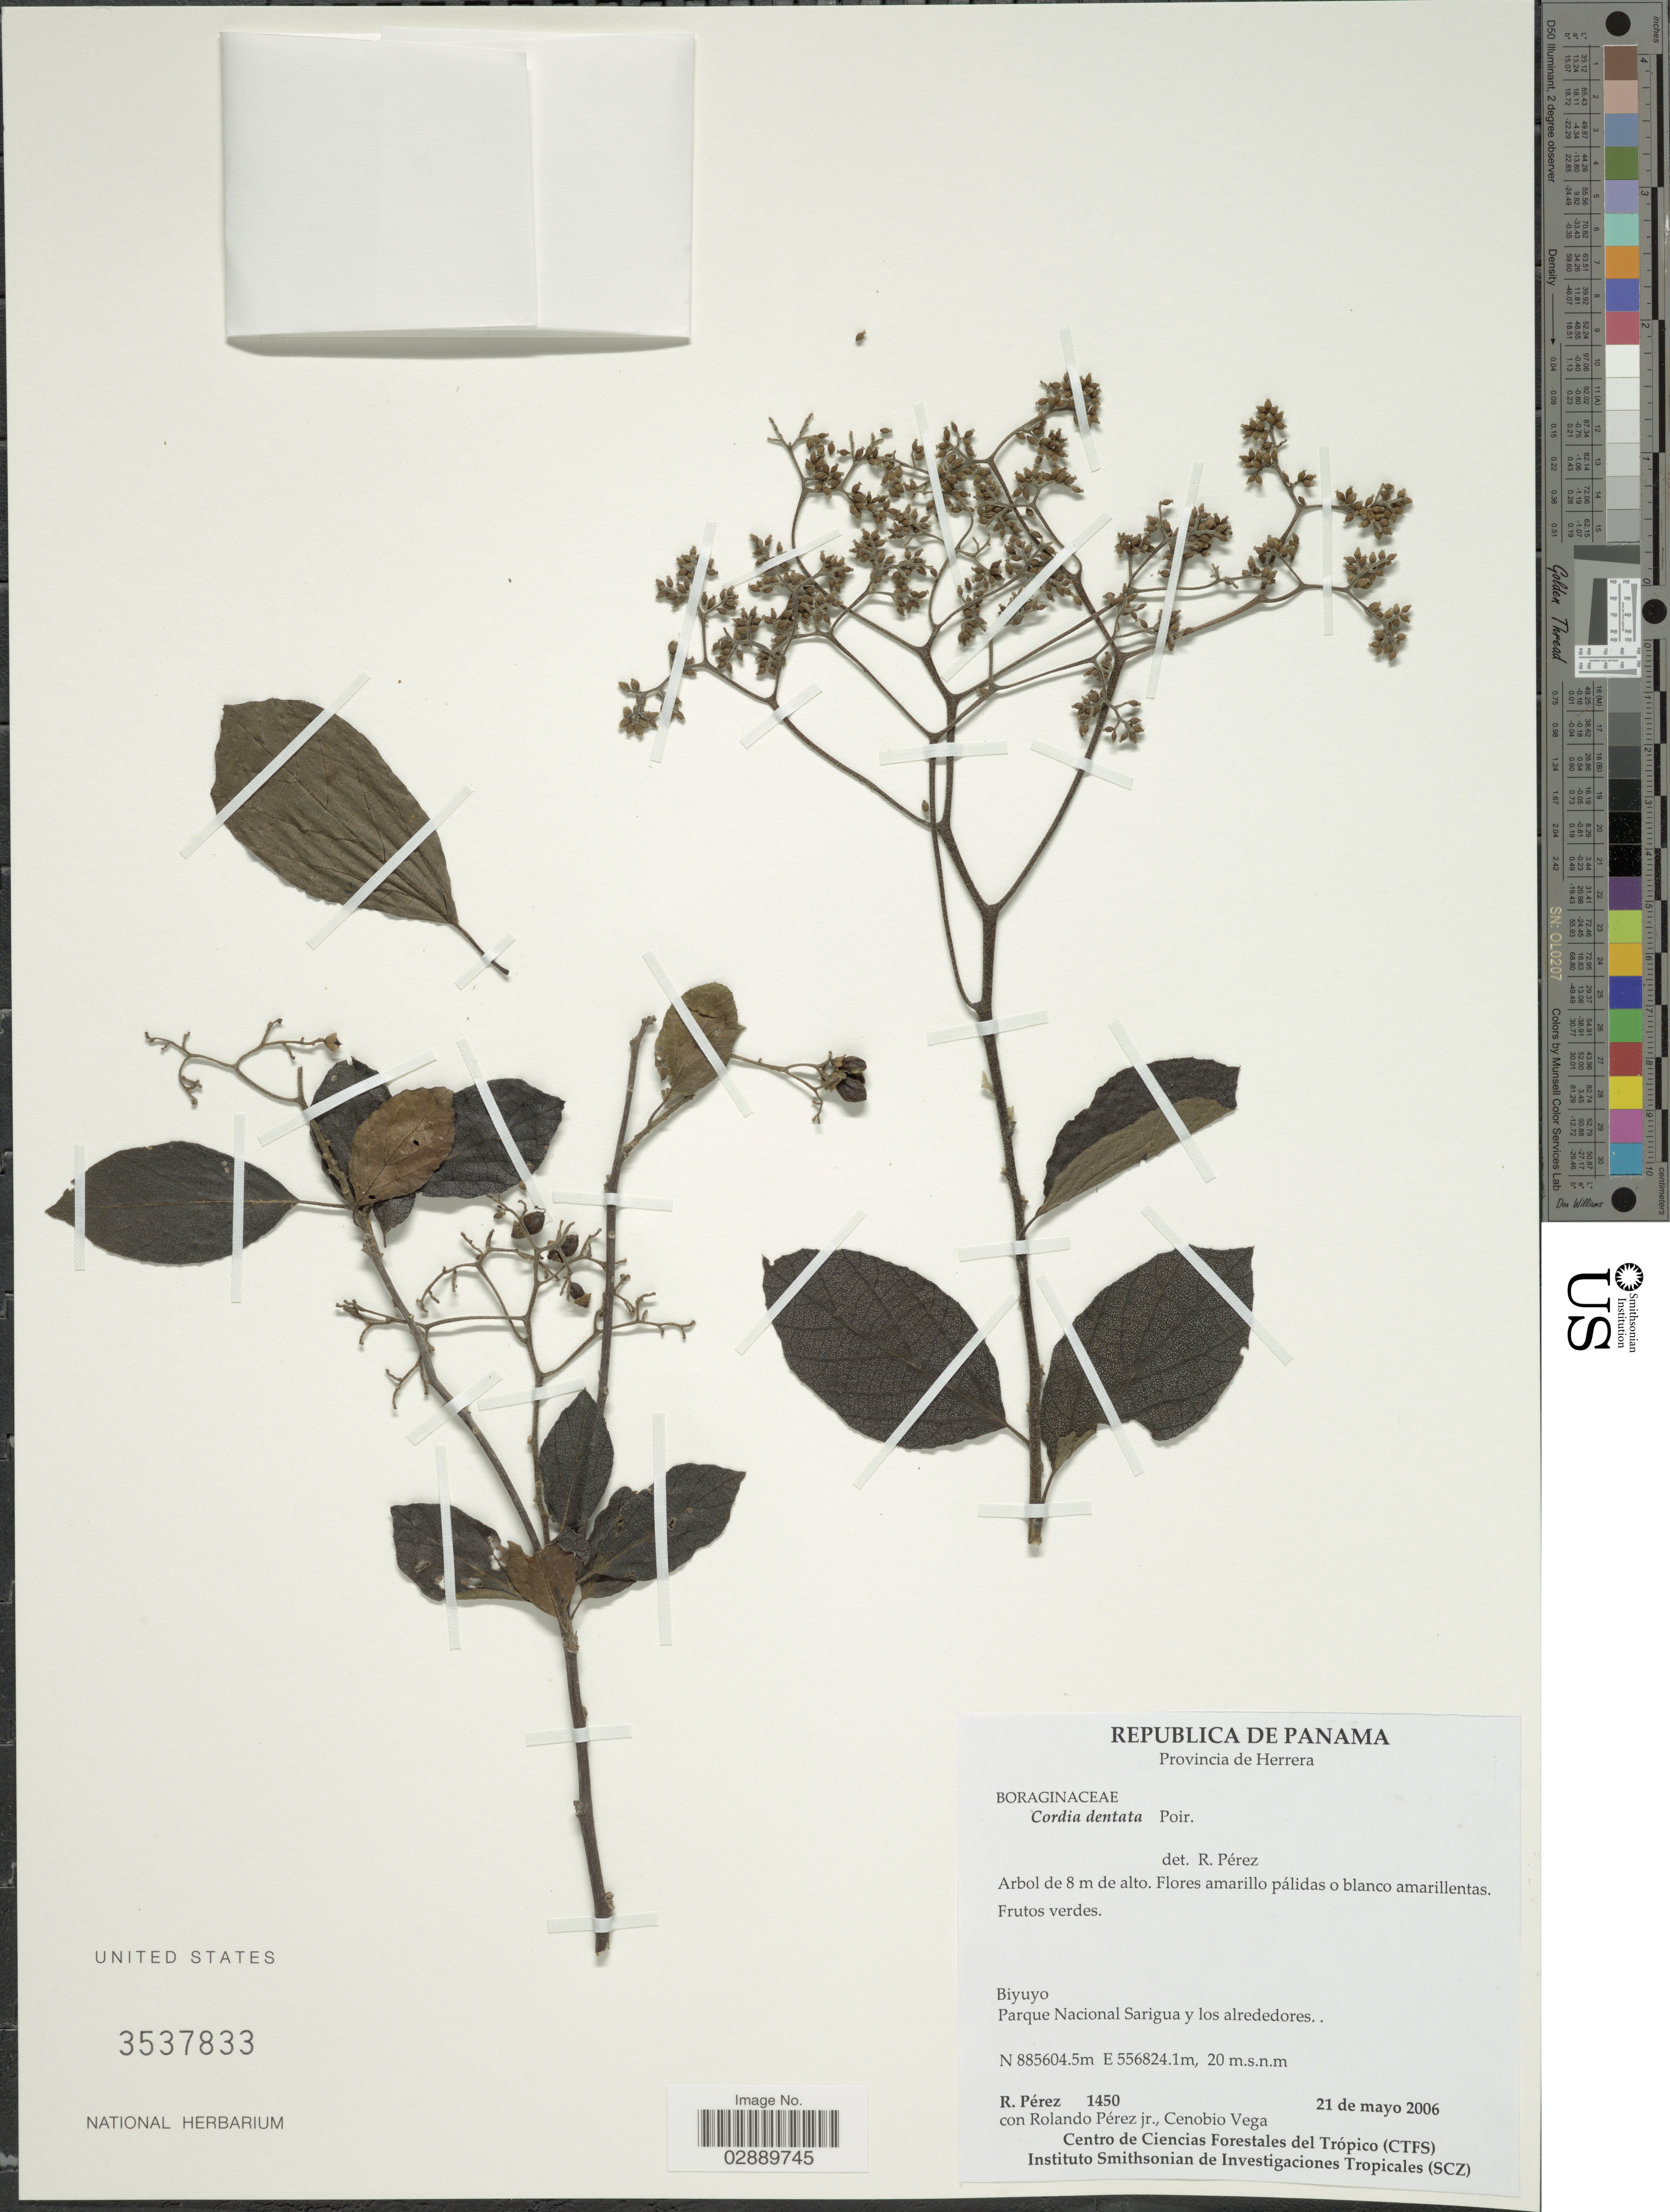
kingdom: Plantae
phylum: Tracheophyta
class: Magnoliopsida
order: Boraginales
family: Cordiaceae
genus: Cordia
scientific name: Cordia dentata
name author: Poir.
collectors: R. Perez, R. Perez & C. Vega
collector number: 1450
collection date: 2006-05-21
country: Panama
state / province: Herrera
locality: Biyuyo, Parque Nacional Sarigua y los alrededores.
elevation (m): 20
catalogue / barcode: US 3537833